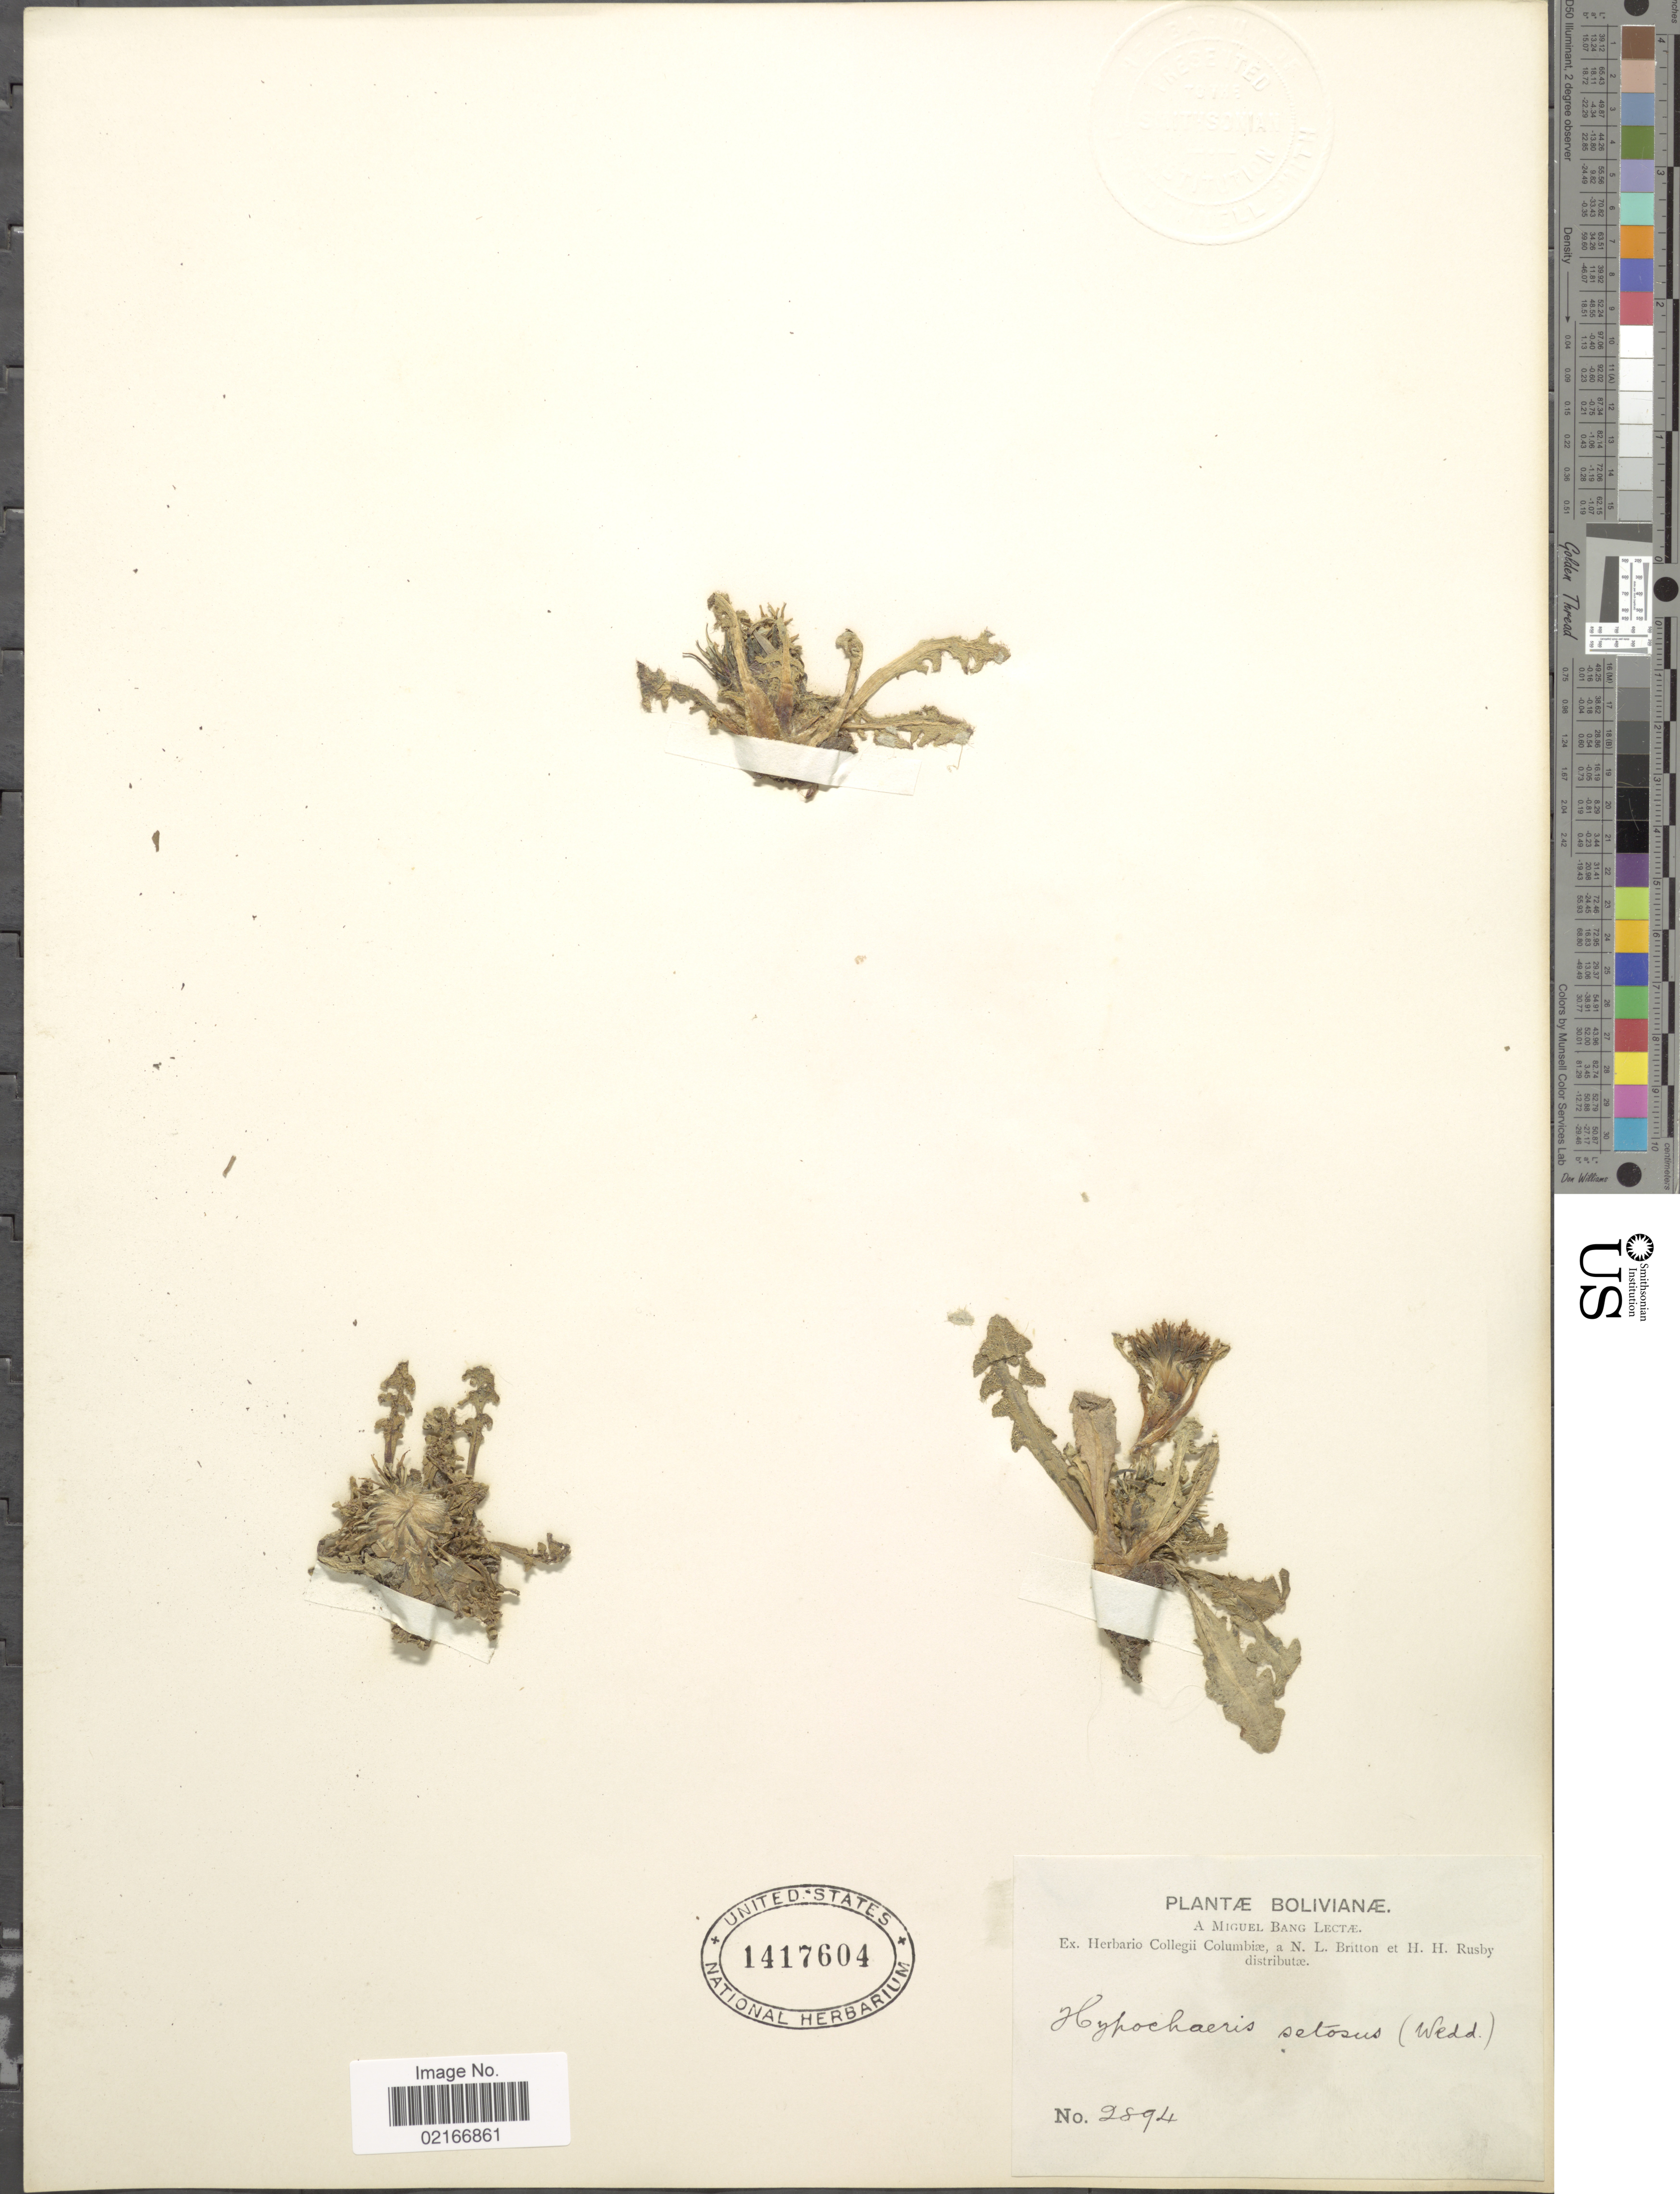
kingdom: Plantae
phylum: Tracheophyta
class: Magnoliopsida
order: Asterales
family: Asteraceae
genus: Hypochaeris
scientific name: Hypochaeris setosa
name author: Formánek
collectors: M. Bang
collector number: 2894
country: Bolivia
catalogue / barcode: US 1417604